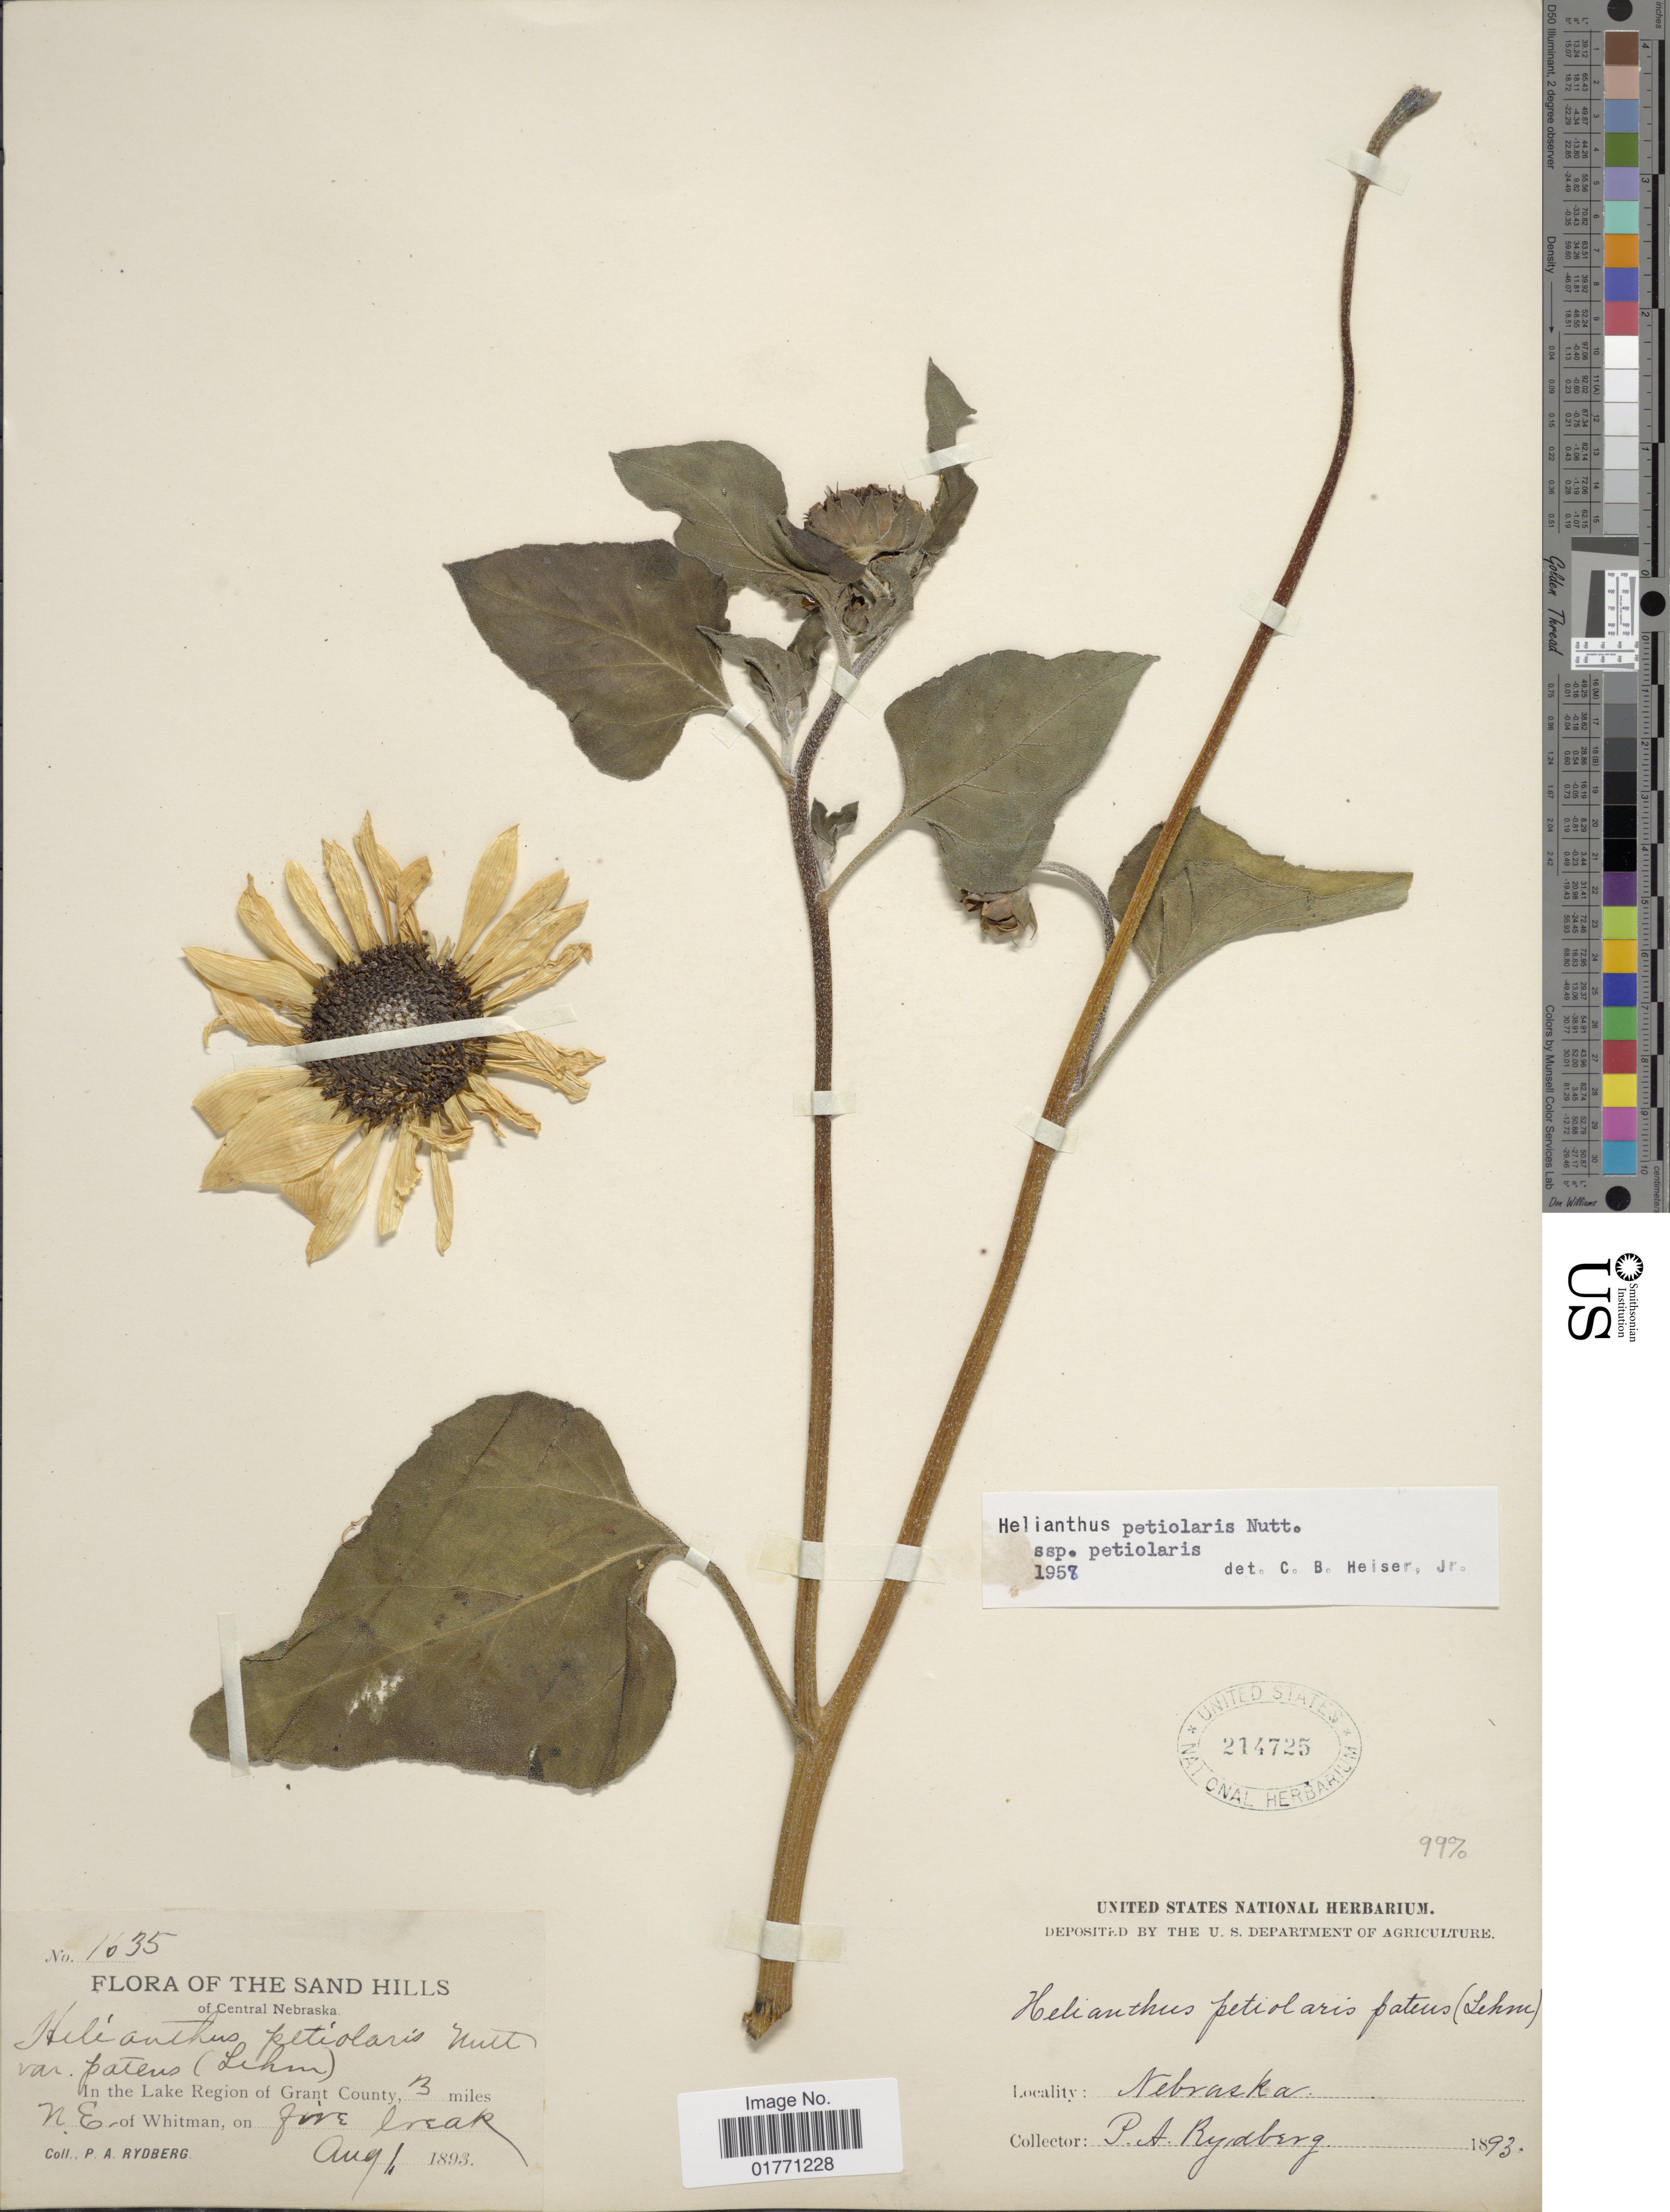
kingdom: Plantae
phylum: Tracheophyta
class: Magnoliopsida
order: Asterales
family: Asteraceae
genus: Helianthus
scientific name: Helianthus petiolaris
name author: Nutt.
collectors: P. A. Rydberg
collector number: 1635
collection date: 1893-08-04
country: United States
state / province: Nebraska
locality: The Sand Hills, Central Nebraska, in the Lake Region of Grant County, 3 miles N.E. of Whitman, on fire break. [interpreted]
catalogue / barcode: US 214725